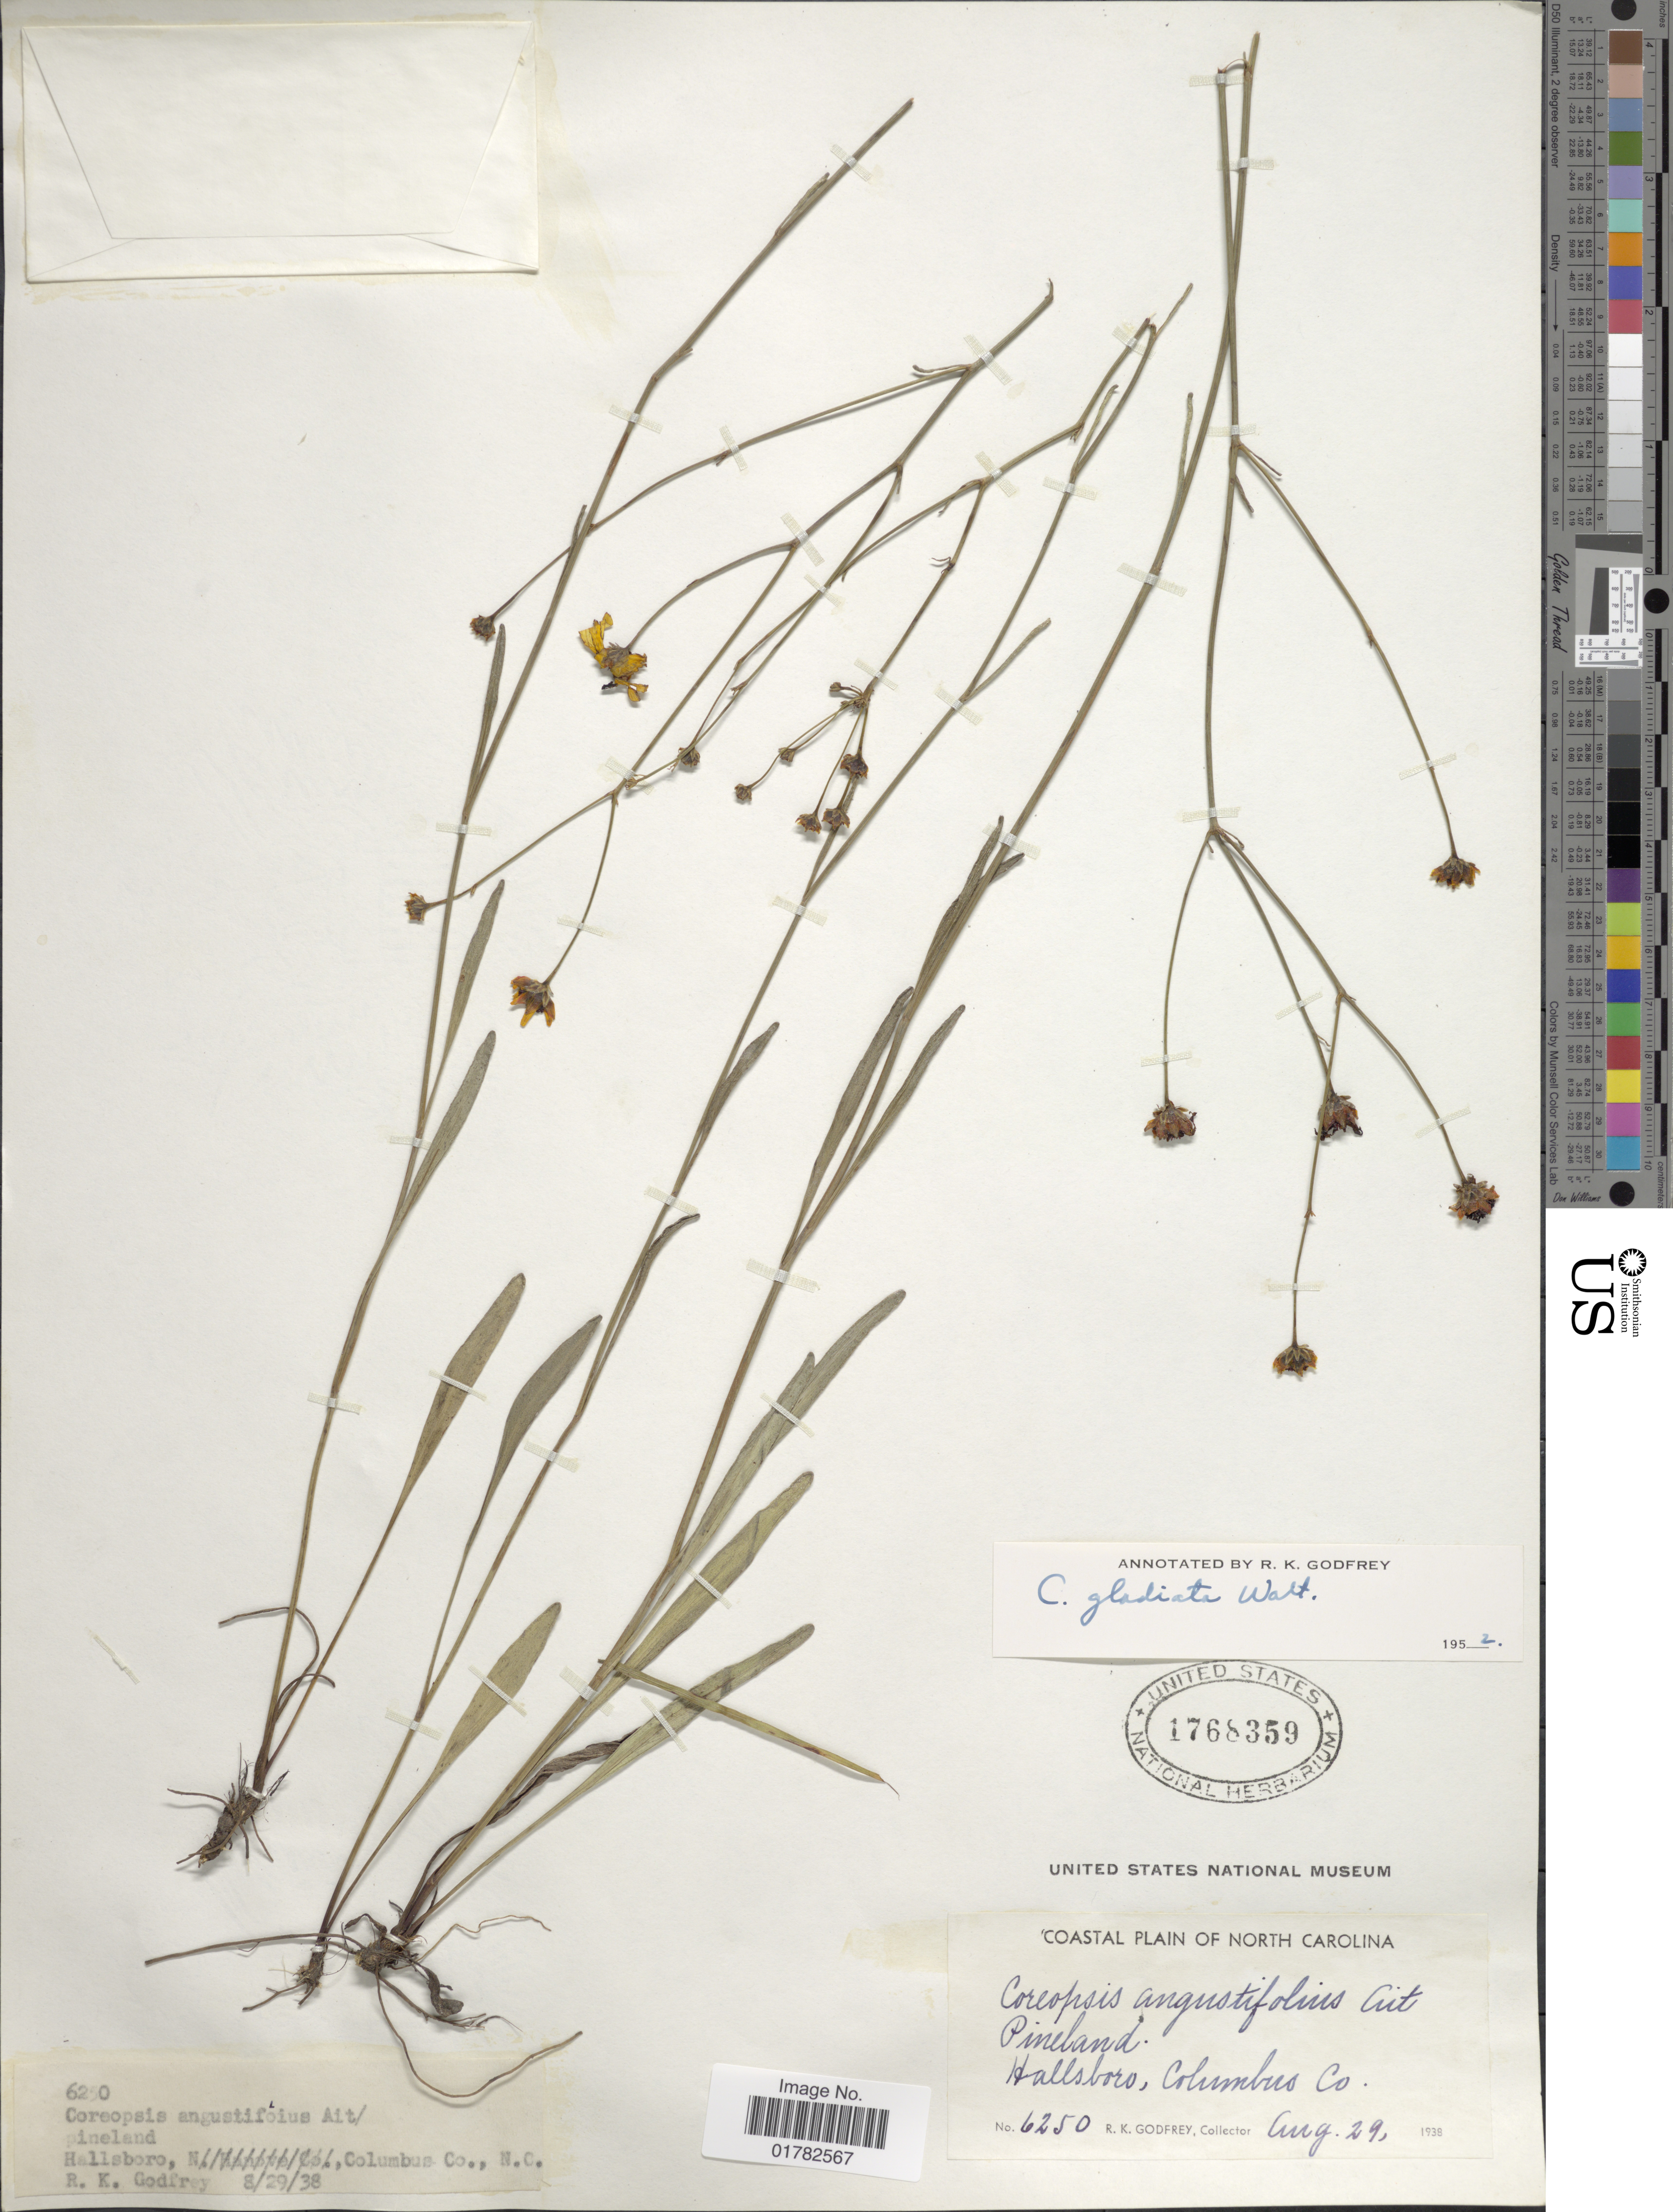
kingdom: Plantae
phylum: Tracheophyta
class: Magnoliopsida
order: Asterales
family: Asteraceae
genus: Coreopsis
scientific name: Coreopsis gladiata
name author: Walter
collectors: R. K. Godfrey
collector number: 6250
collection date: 1938-08-29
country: United States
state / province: North Carolina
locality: Coastal Plain, Pineland, Hallsboro, Columbus Co.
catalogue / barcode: US 1768359